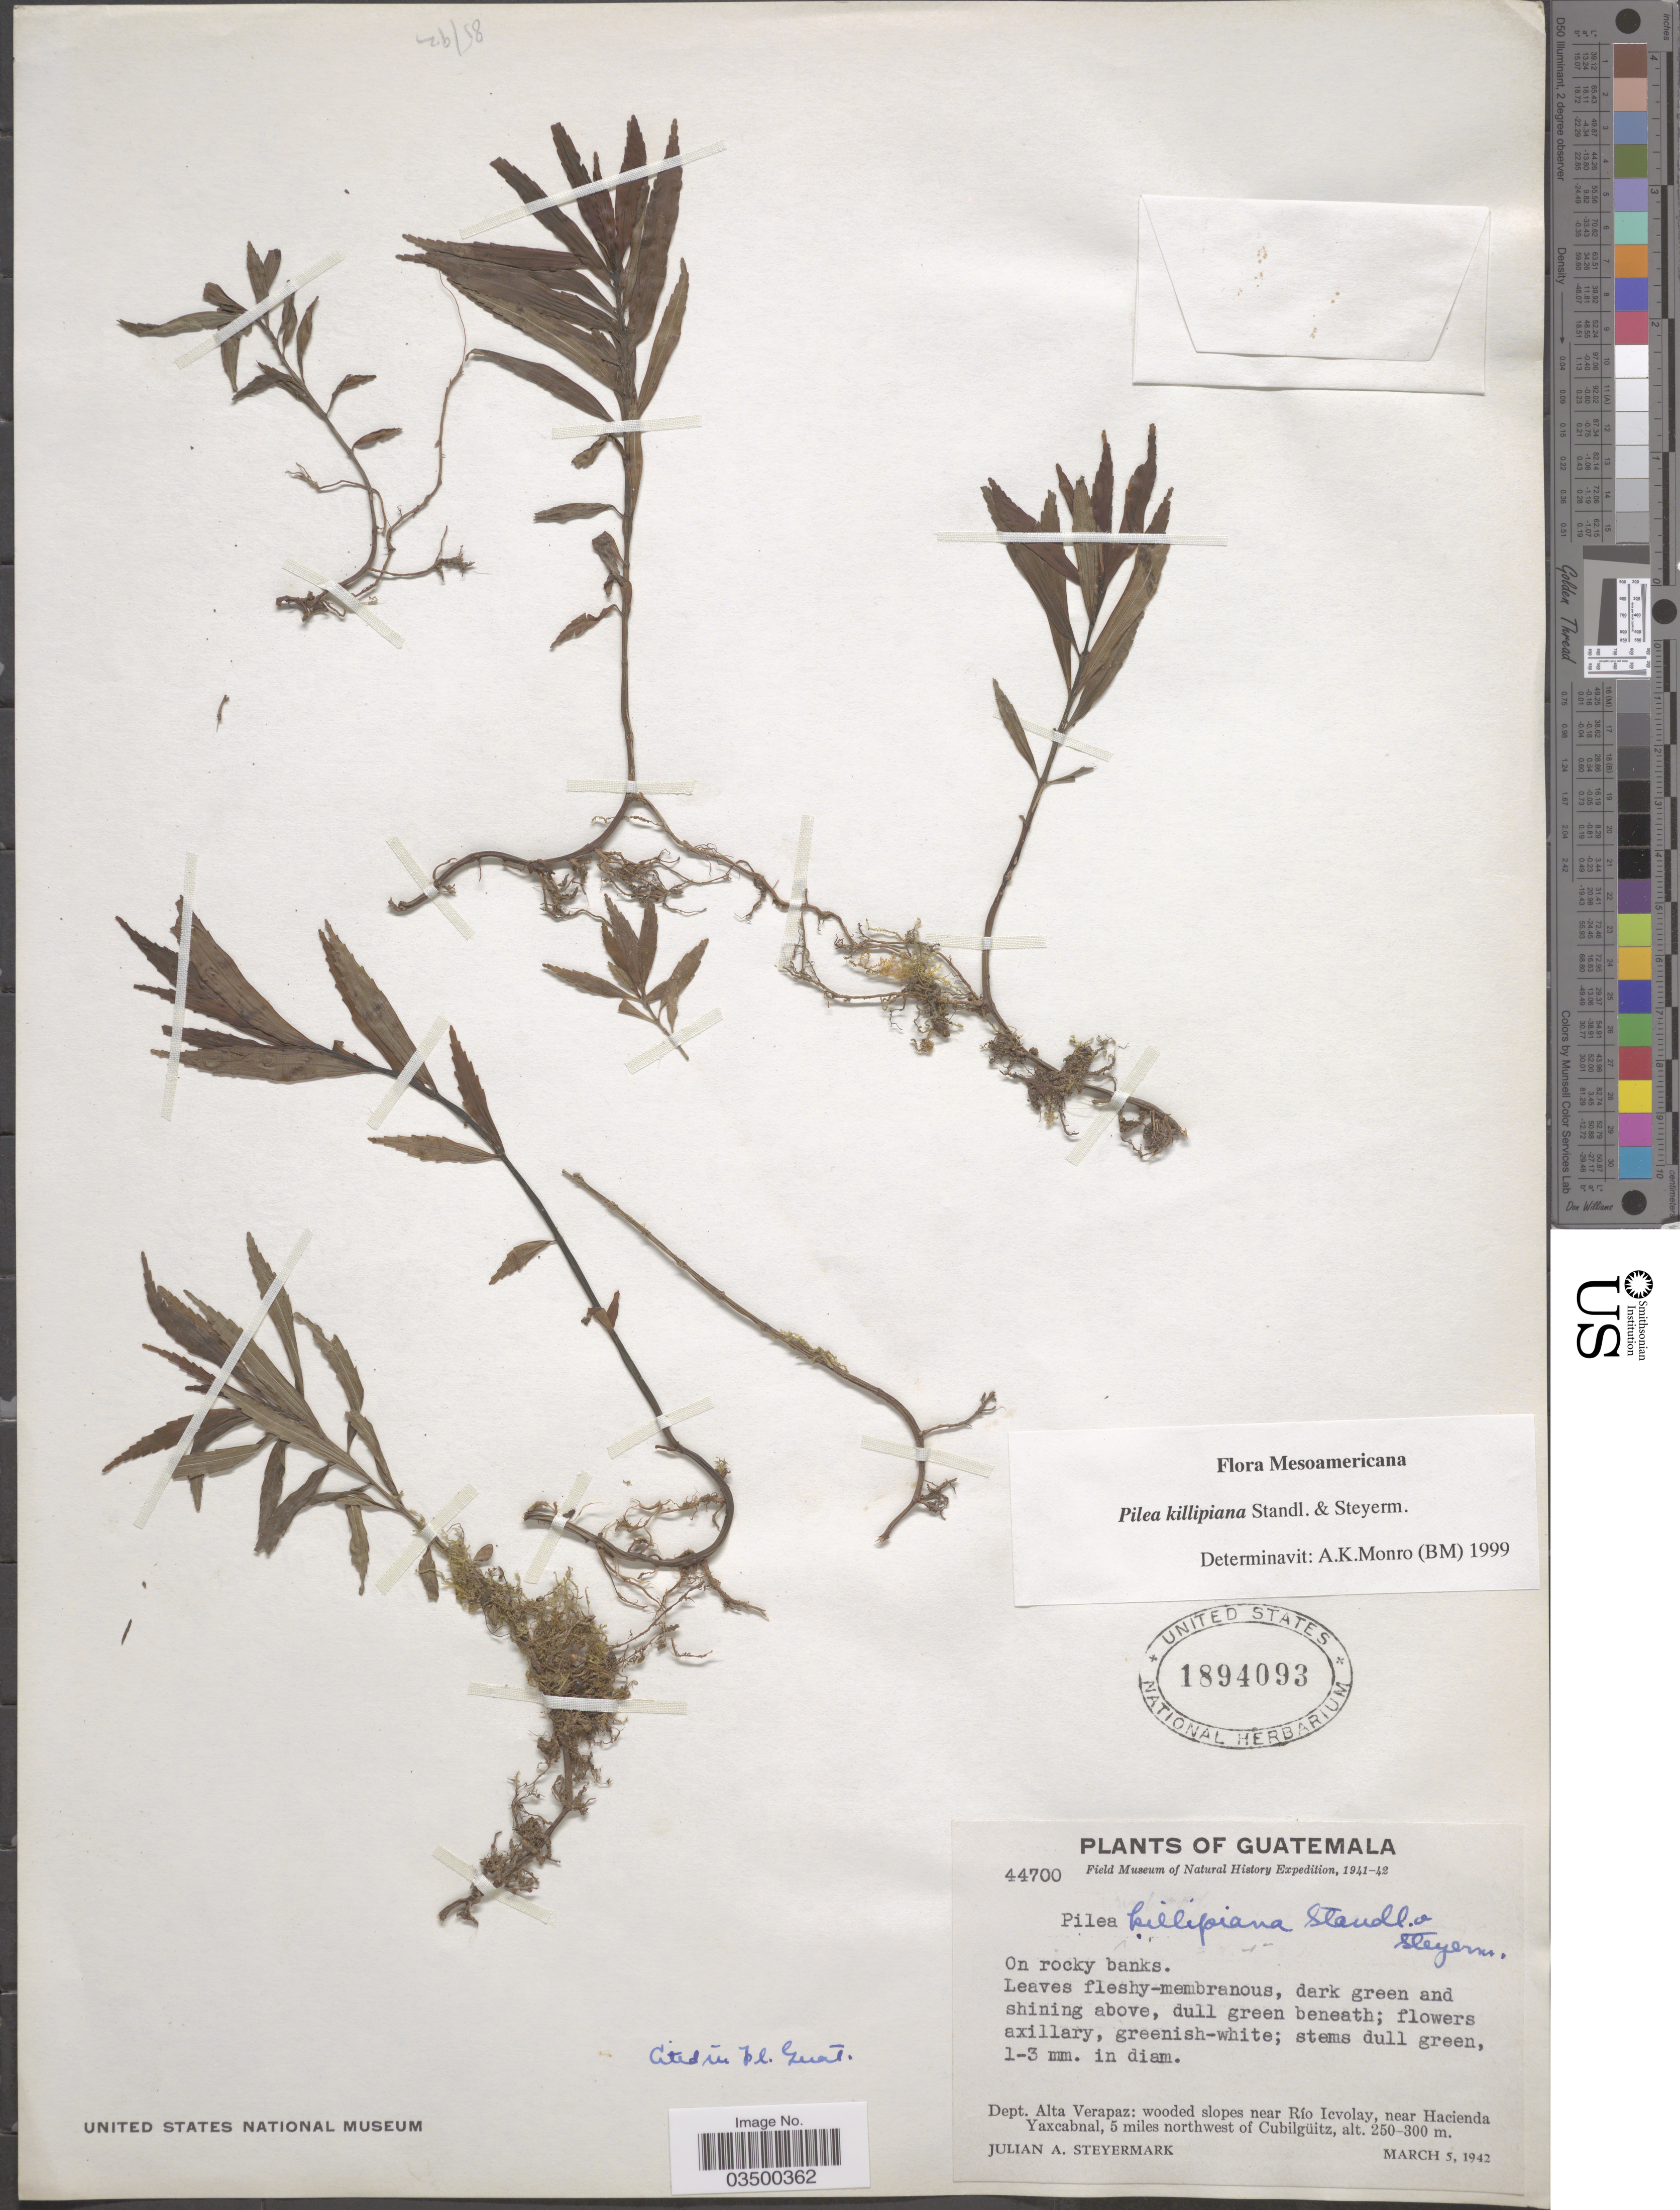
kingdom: Plantae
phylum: Tracheophyta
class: Magnoliopsida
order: Rosales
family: Urticaceae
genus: Pilea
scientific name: Pilea killipiana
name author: Standl. & Steyerm.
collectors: J. Steyermark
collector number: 44700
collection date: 1942-03-05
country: Guatemala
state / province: Alta Verapaz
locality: Dept. Alta Verapaz: wooded slopes near Río Icvolay, near Hacienda Yaxcabnal, 5 miles northwest of Cubilgüitz.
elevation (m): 250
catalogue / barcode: US 1894093